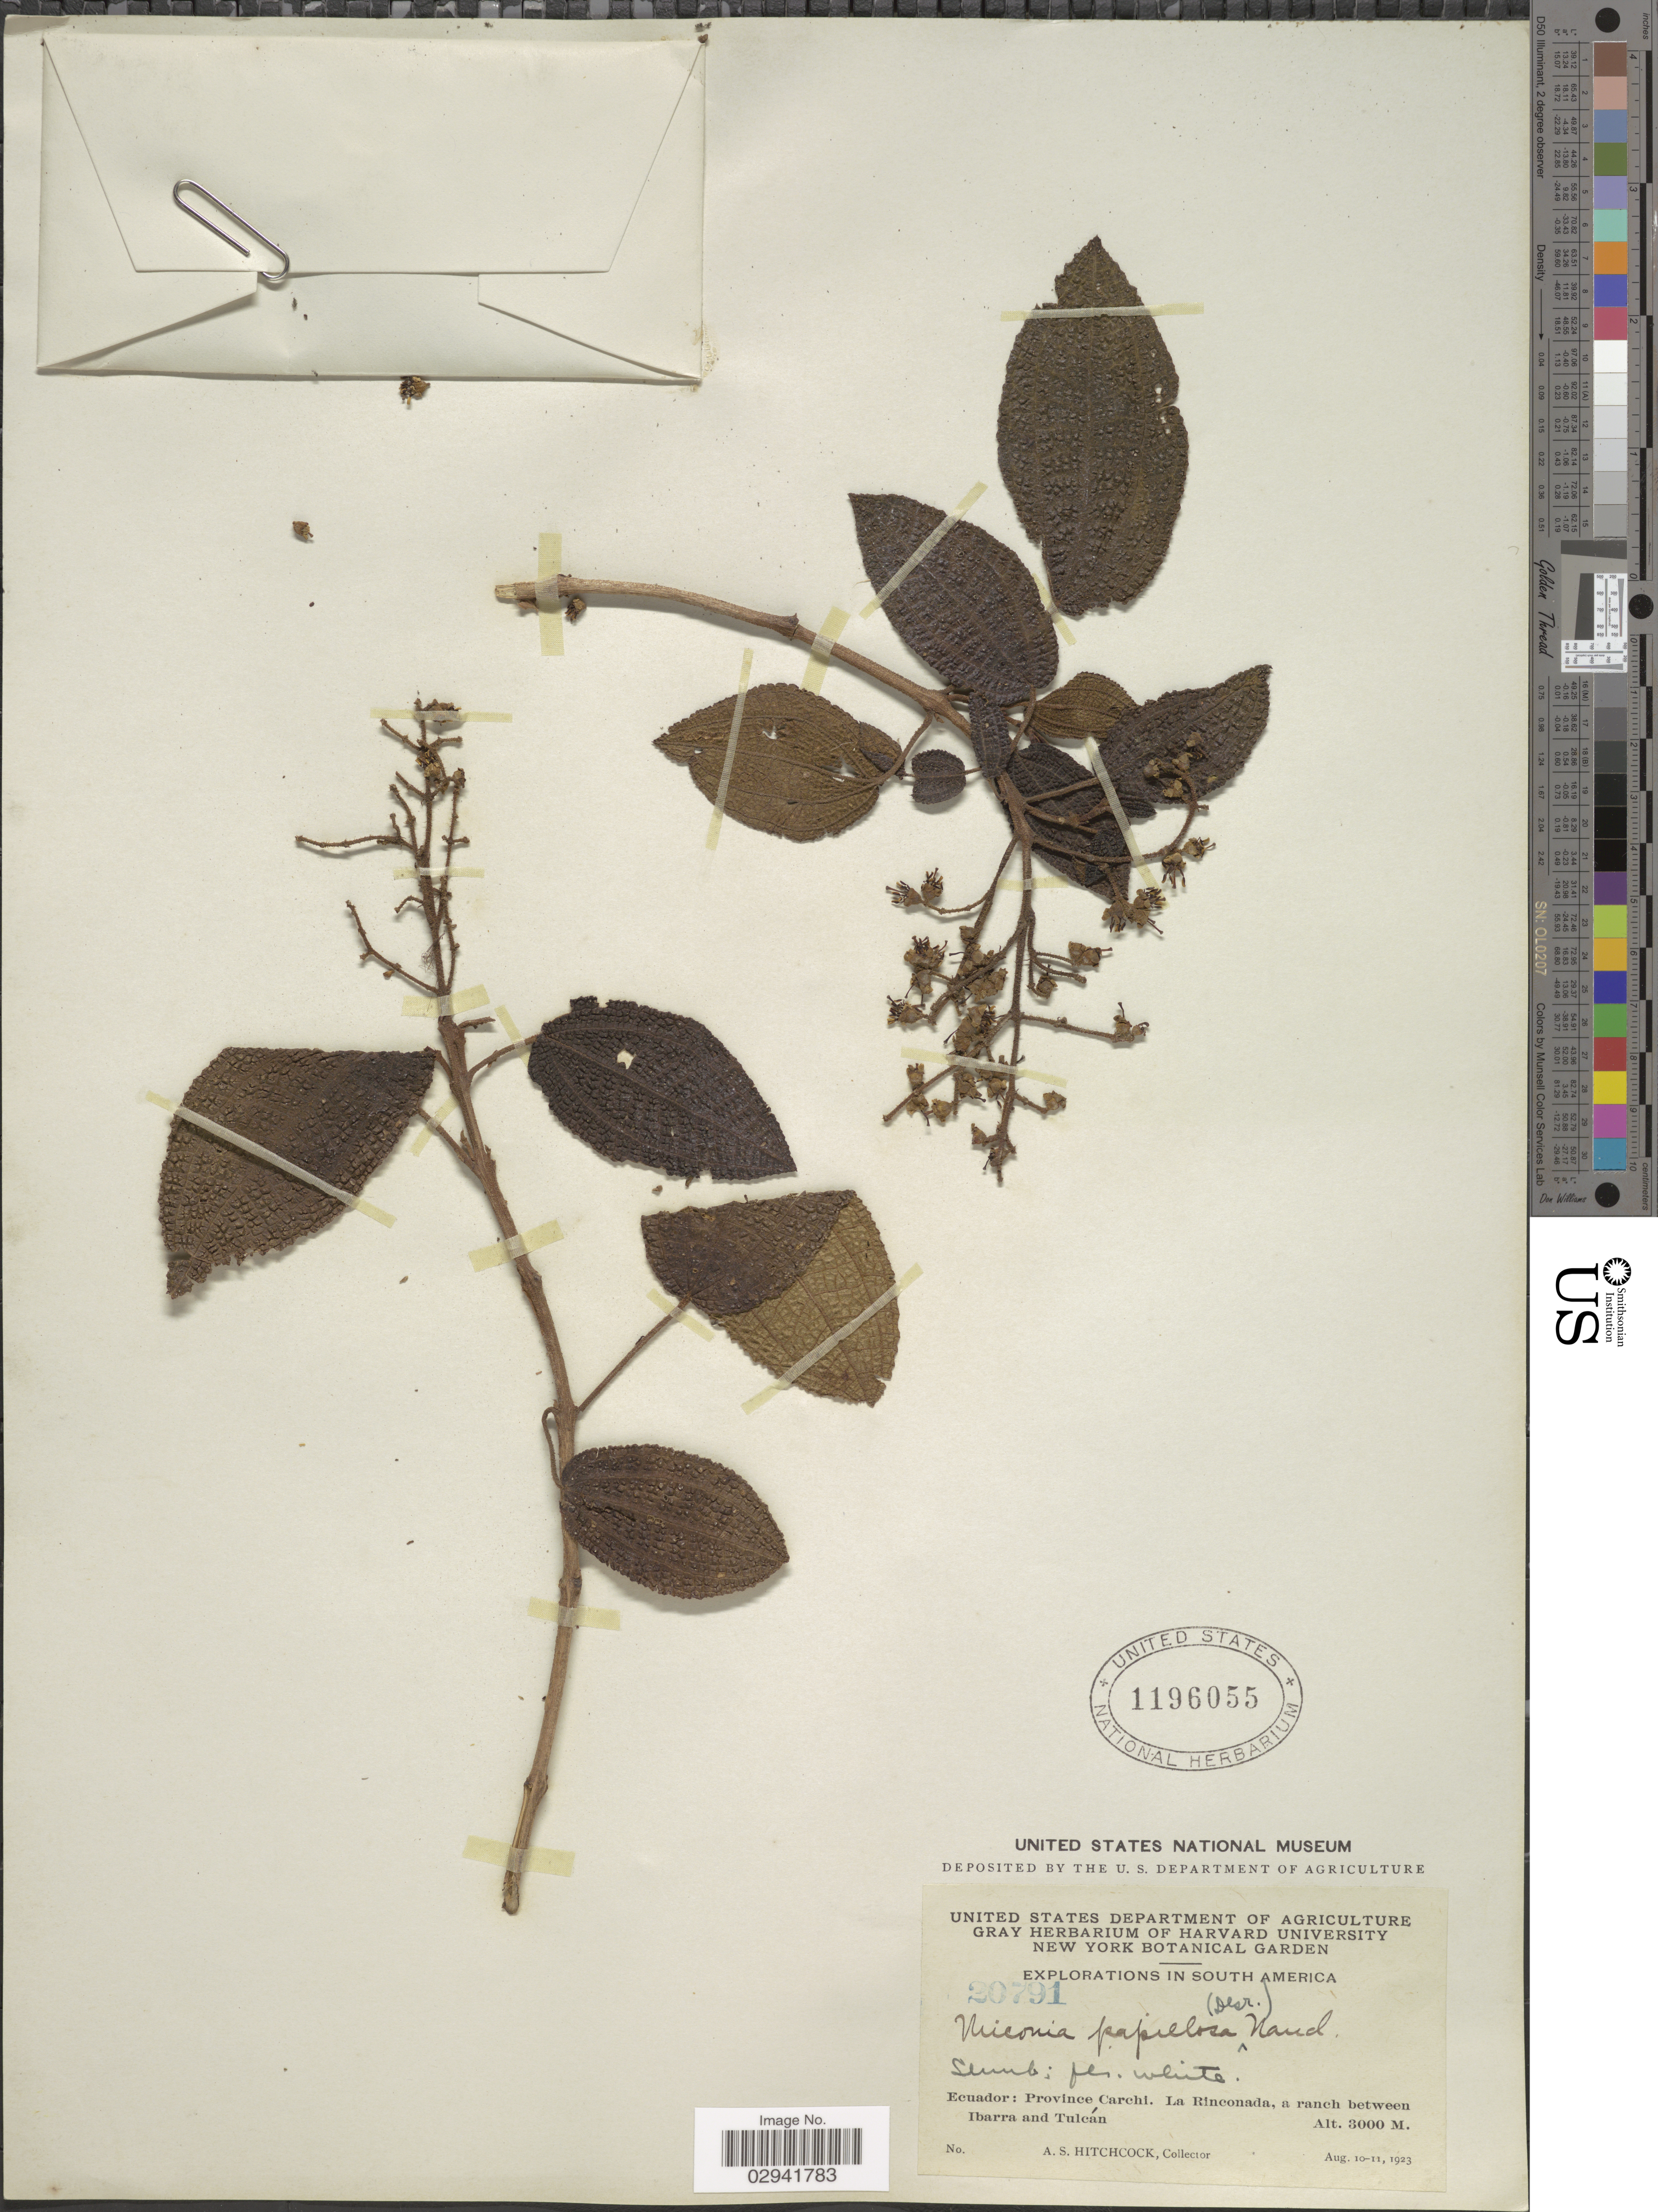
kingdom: Plantae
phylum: Tracheophyta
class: Magnoliopsida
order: Myrtales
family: Melastomataceae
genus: Miconia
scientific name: Miconia papillosa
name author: (Desr.) Naudin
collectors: A. S. Hitchcock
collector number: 20791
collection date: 1923-08-10/1923-08-11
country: Ecuador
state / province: Carchi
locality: La Rinconada, a ranch between Ibarra and Tulcán.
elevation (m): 3000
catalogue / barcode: US 1196055